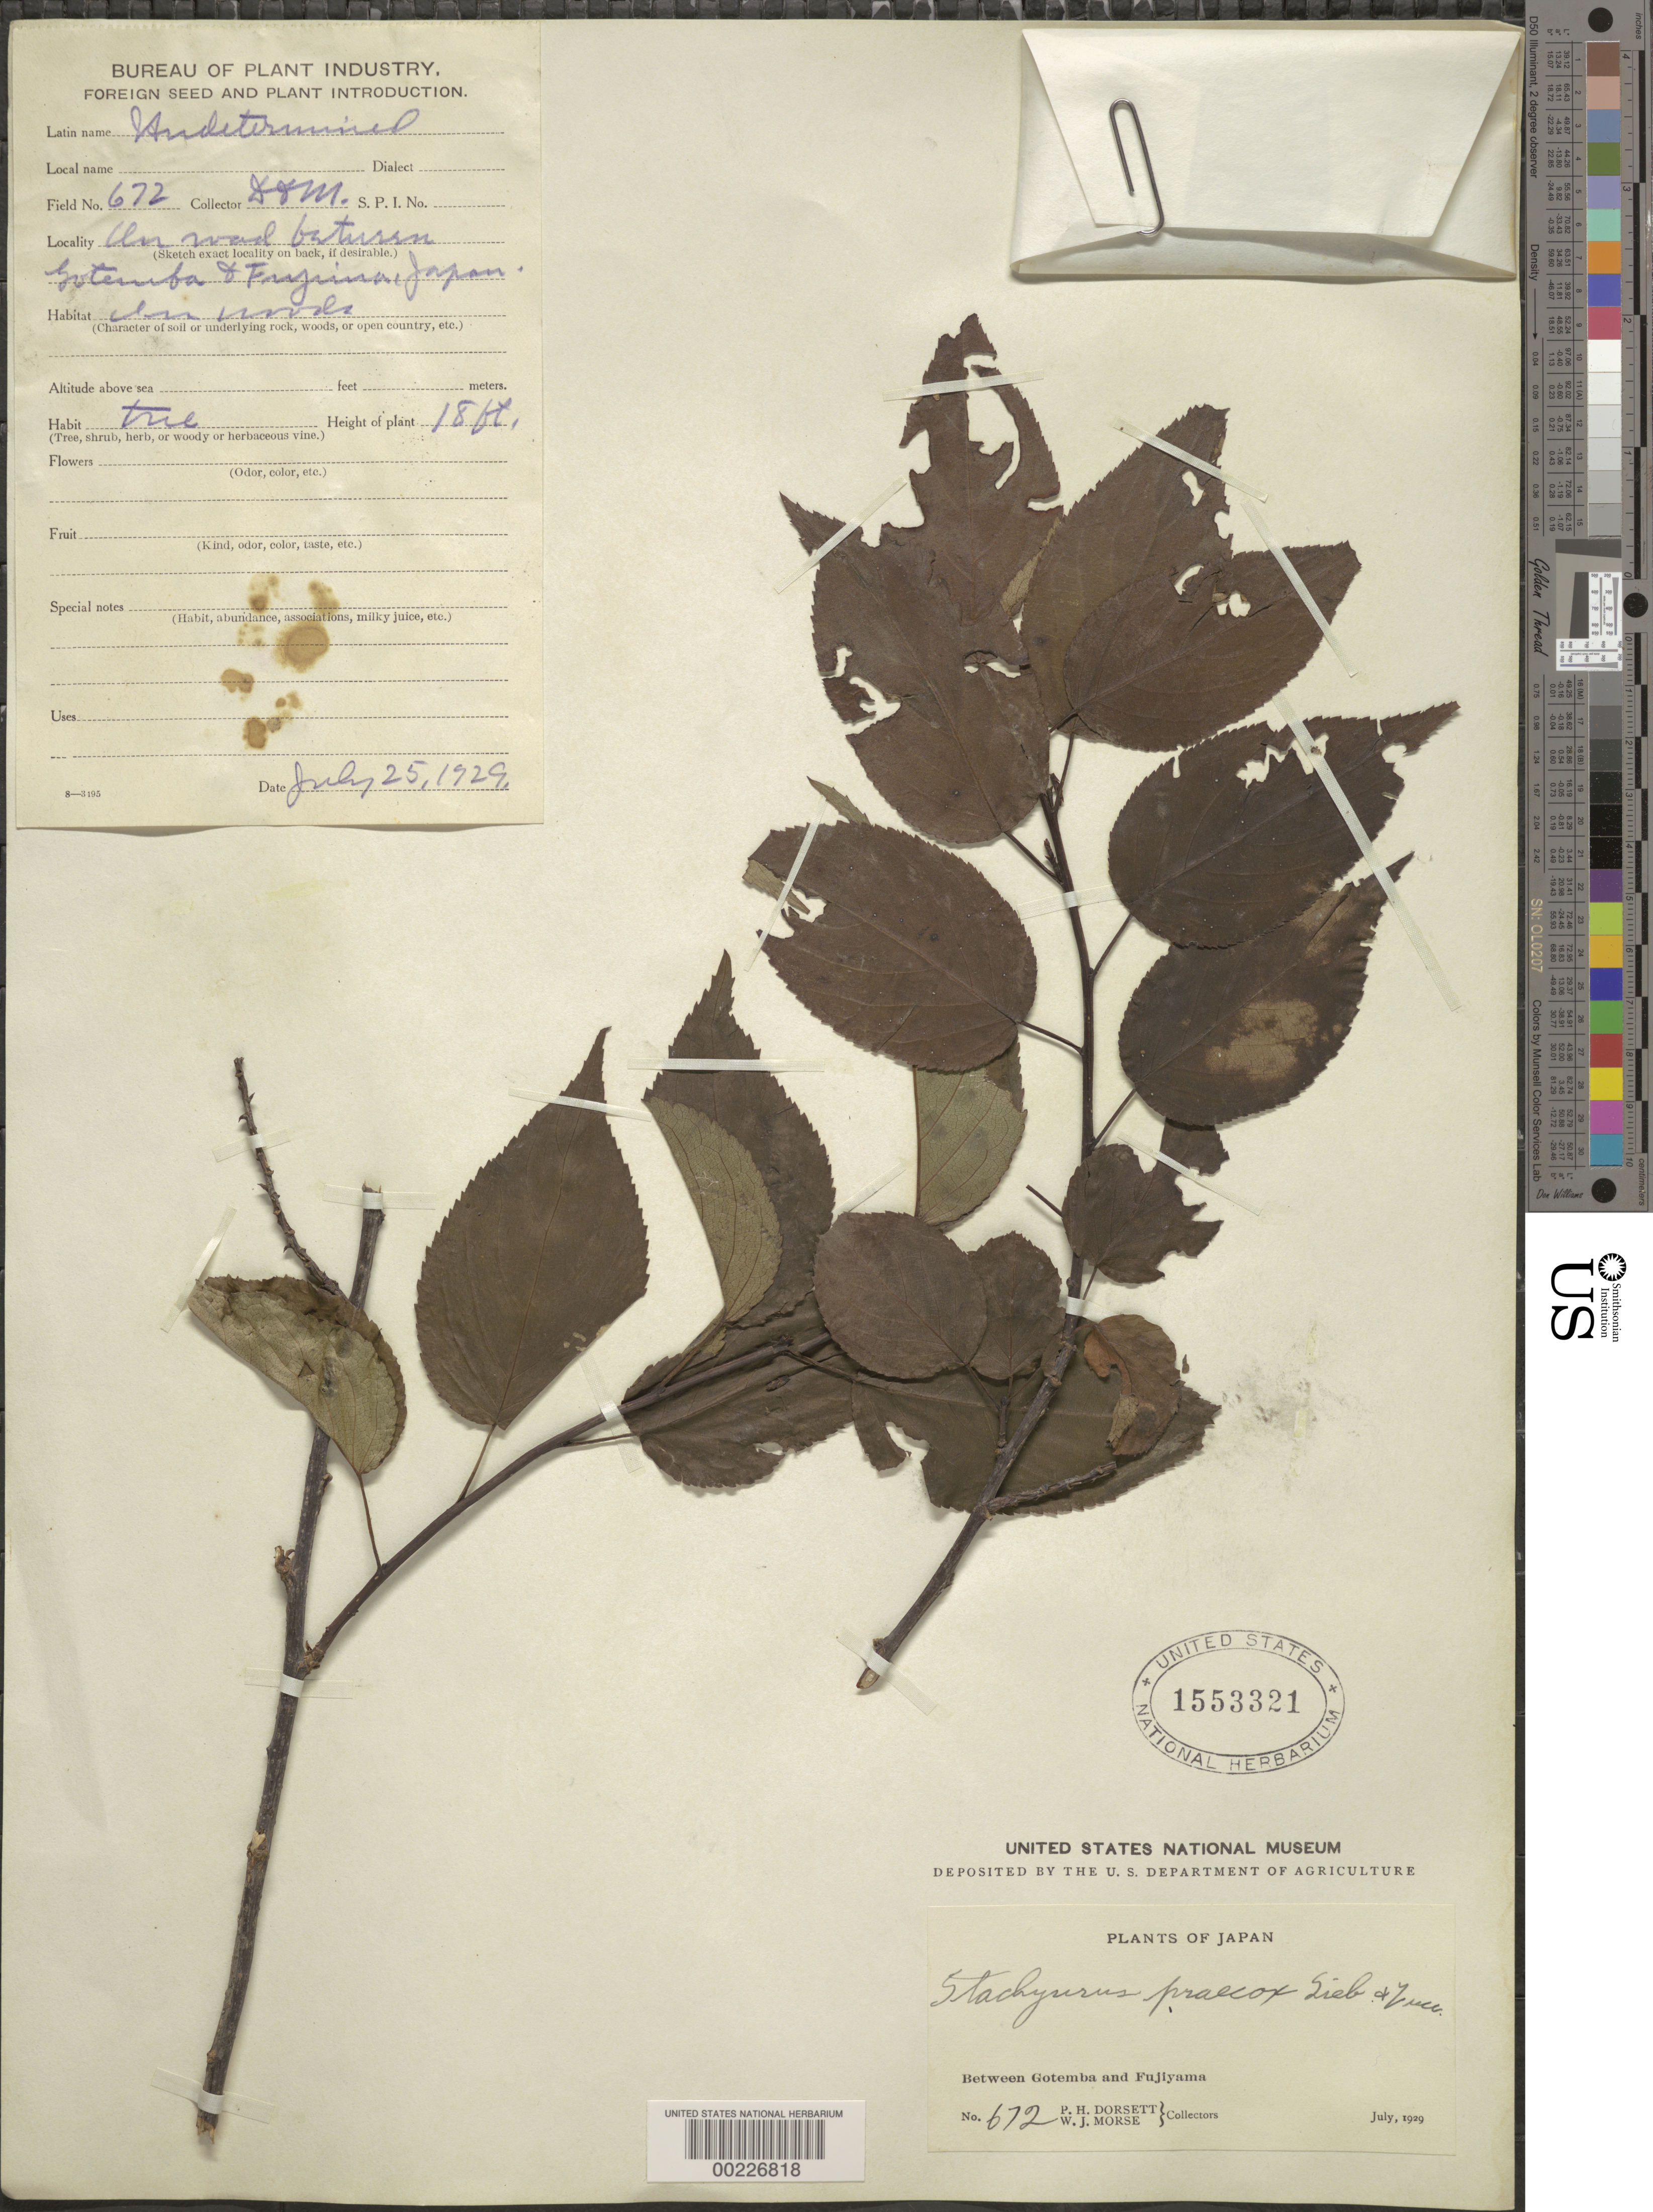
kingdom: Plantae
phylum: Tracheophyta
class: Magnoliopsida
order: Crossosomatales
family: Stachyuraceae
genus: Stachyurus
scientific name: Stachyurus praecox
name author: Siebold & Zucc.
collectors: P. H. Dorsett & W. J. Morse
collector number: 672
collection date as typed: Jul 1929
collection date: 1929-07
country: Japan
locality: Between gotemba and fujiyama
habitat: In woods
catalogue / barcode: US 1553321